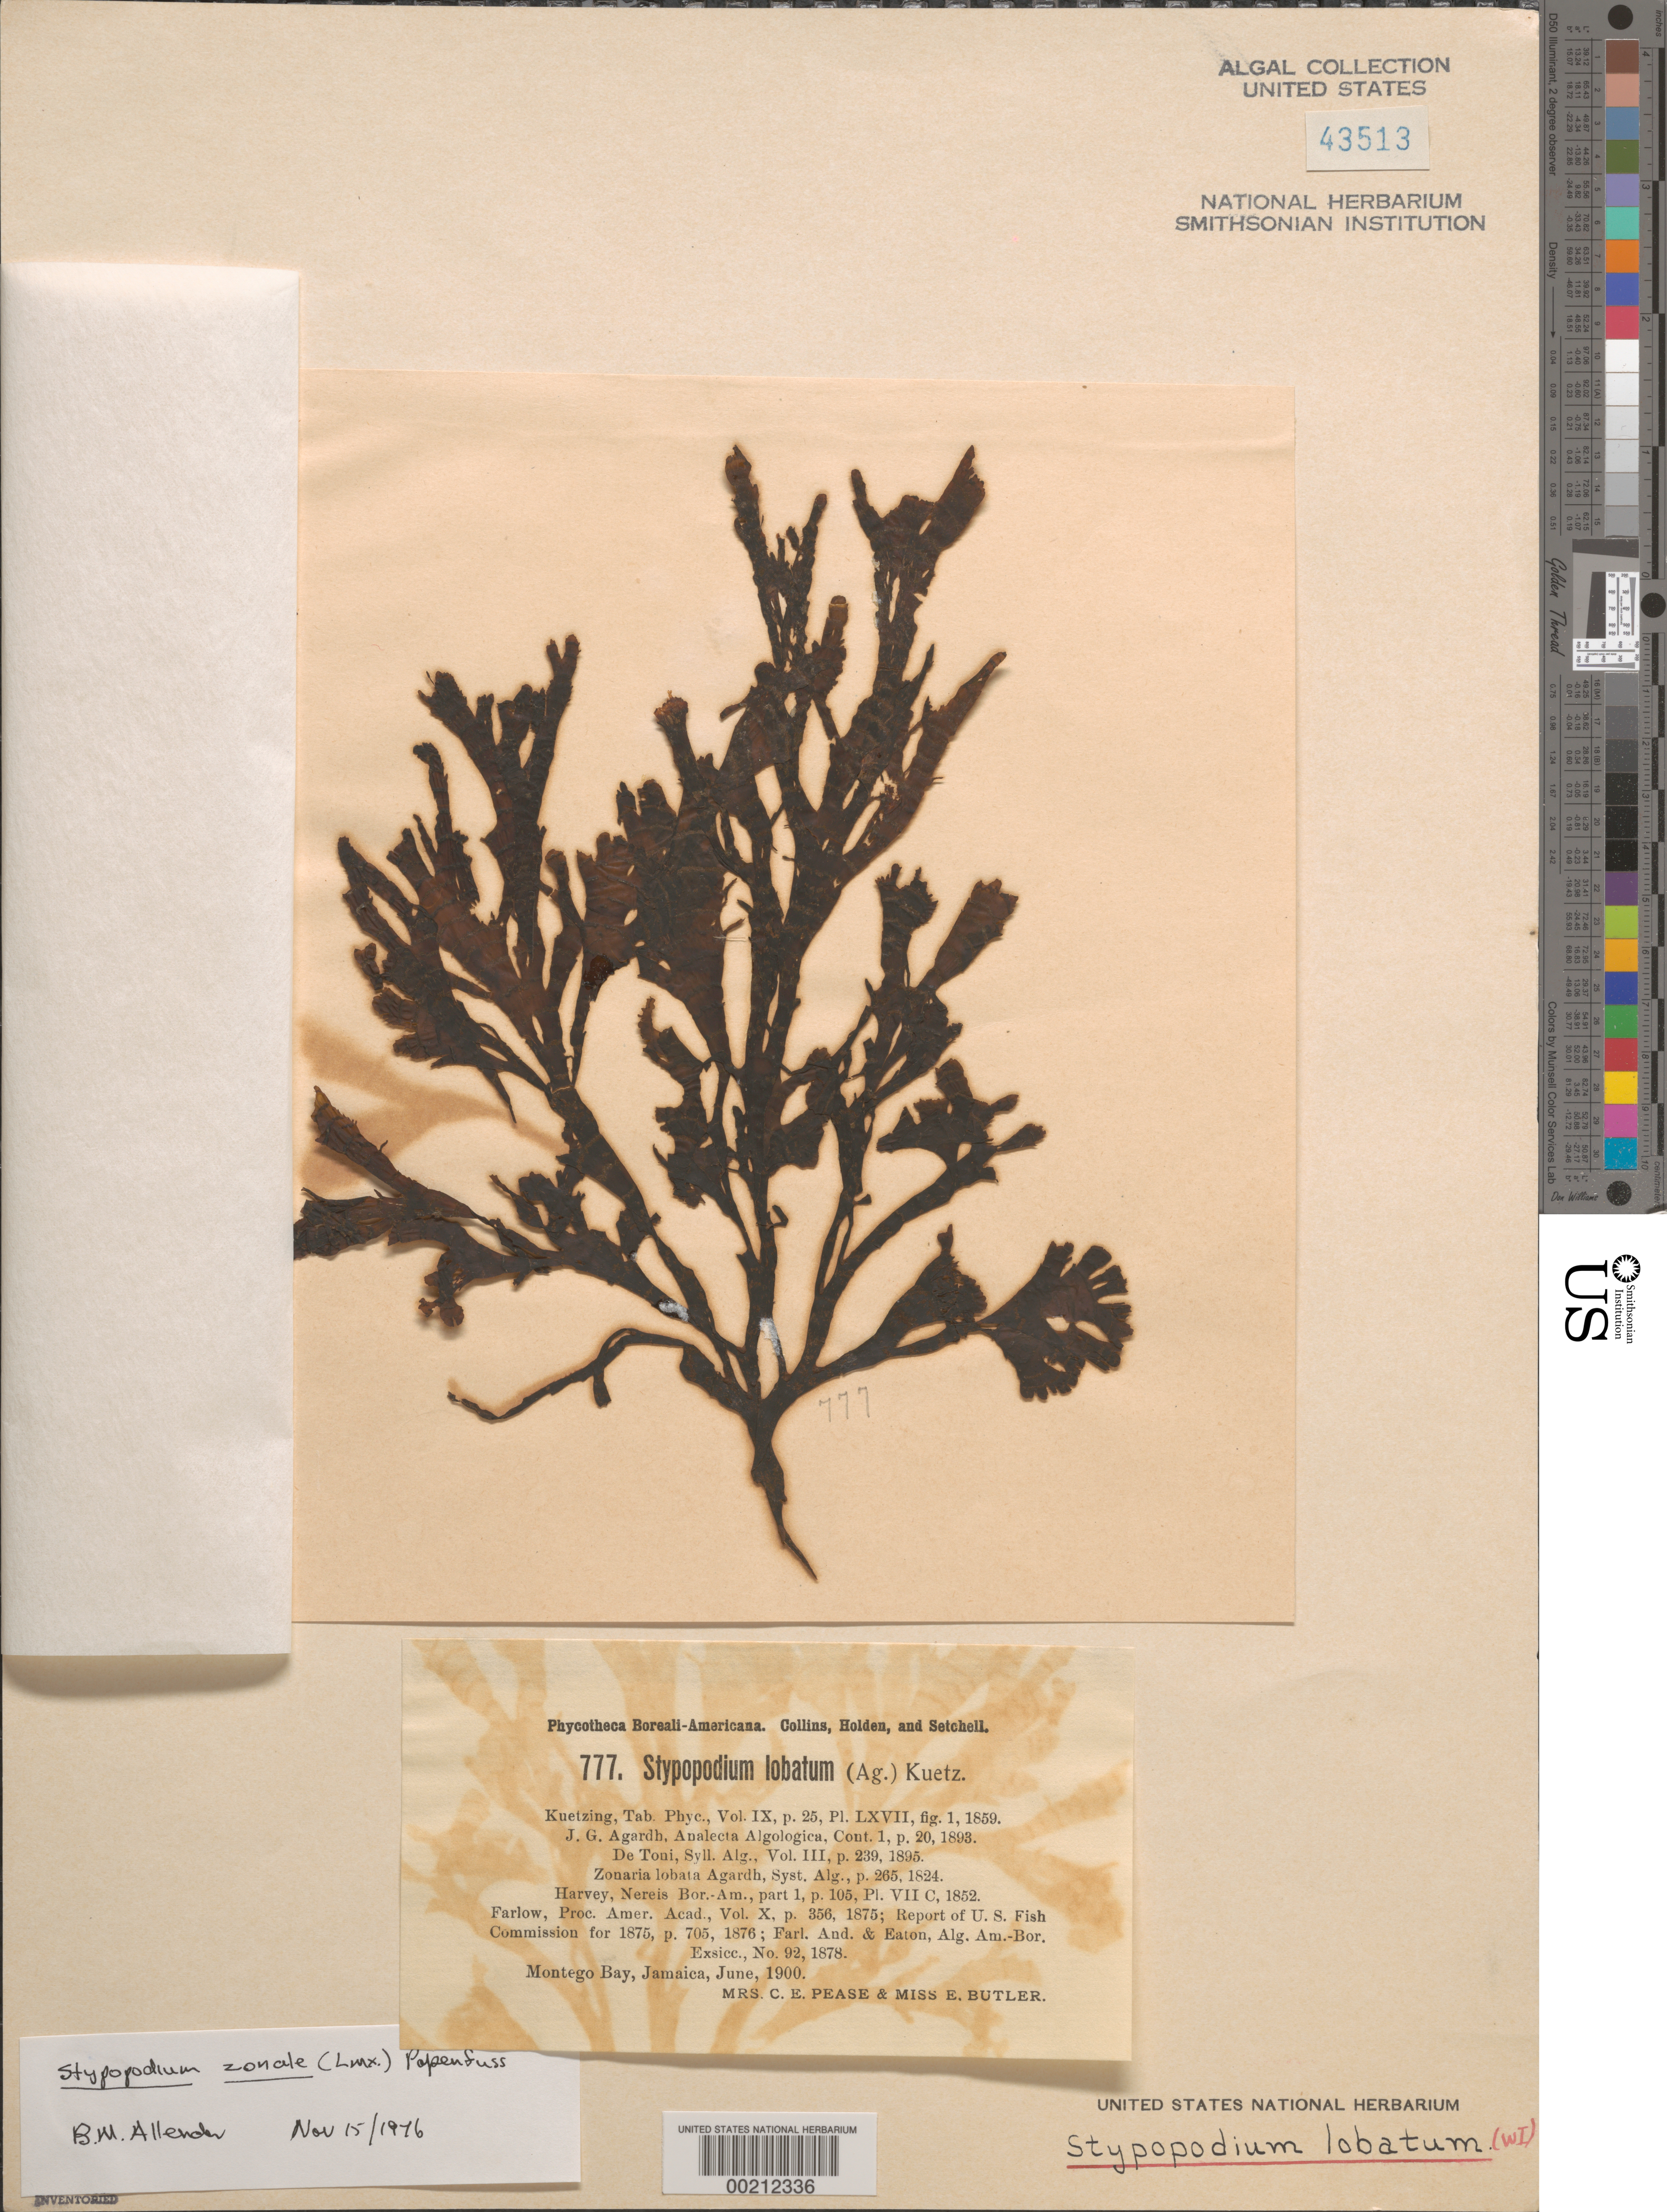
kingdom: Chromista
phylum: Ochrophyta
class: Phaeophyceae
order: Dictyotales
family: Dictyotaceae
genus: Stypopodium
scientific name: Stypopodium zonale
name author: (J.V.Lamouroux) Papenf.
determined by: Allender, B. M.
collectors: C. Pease & E. Butler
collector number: PB-A 777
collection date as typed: Jun 1900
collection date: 1900-06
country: Jamaica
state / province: Saint James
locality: Montego Bay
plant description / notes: Collins, Holden & Setchell, Phycotheca Boreali-Americana, as Stypopodium lobatum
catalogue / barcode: US 43513